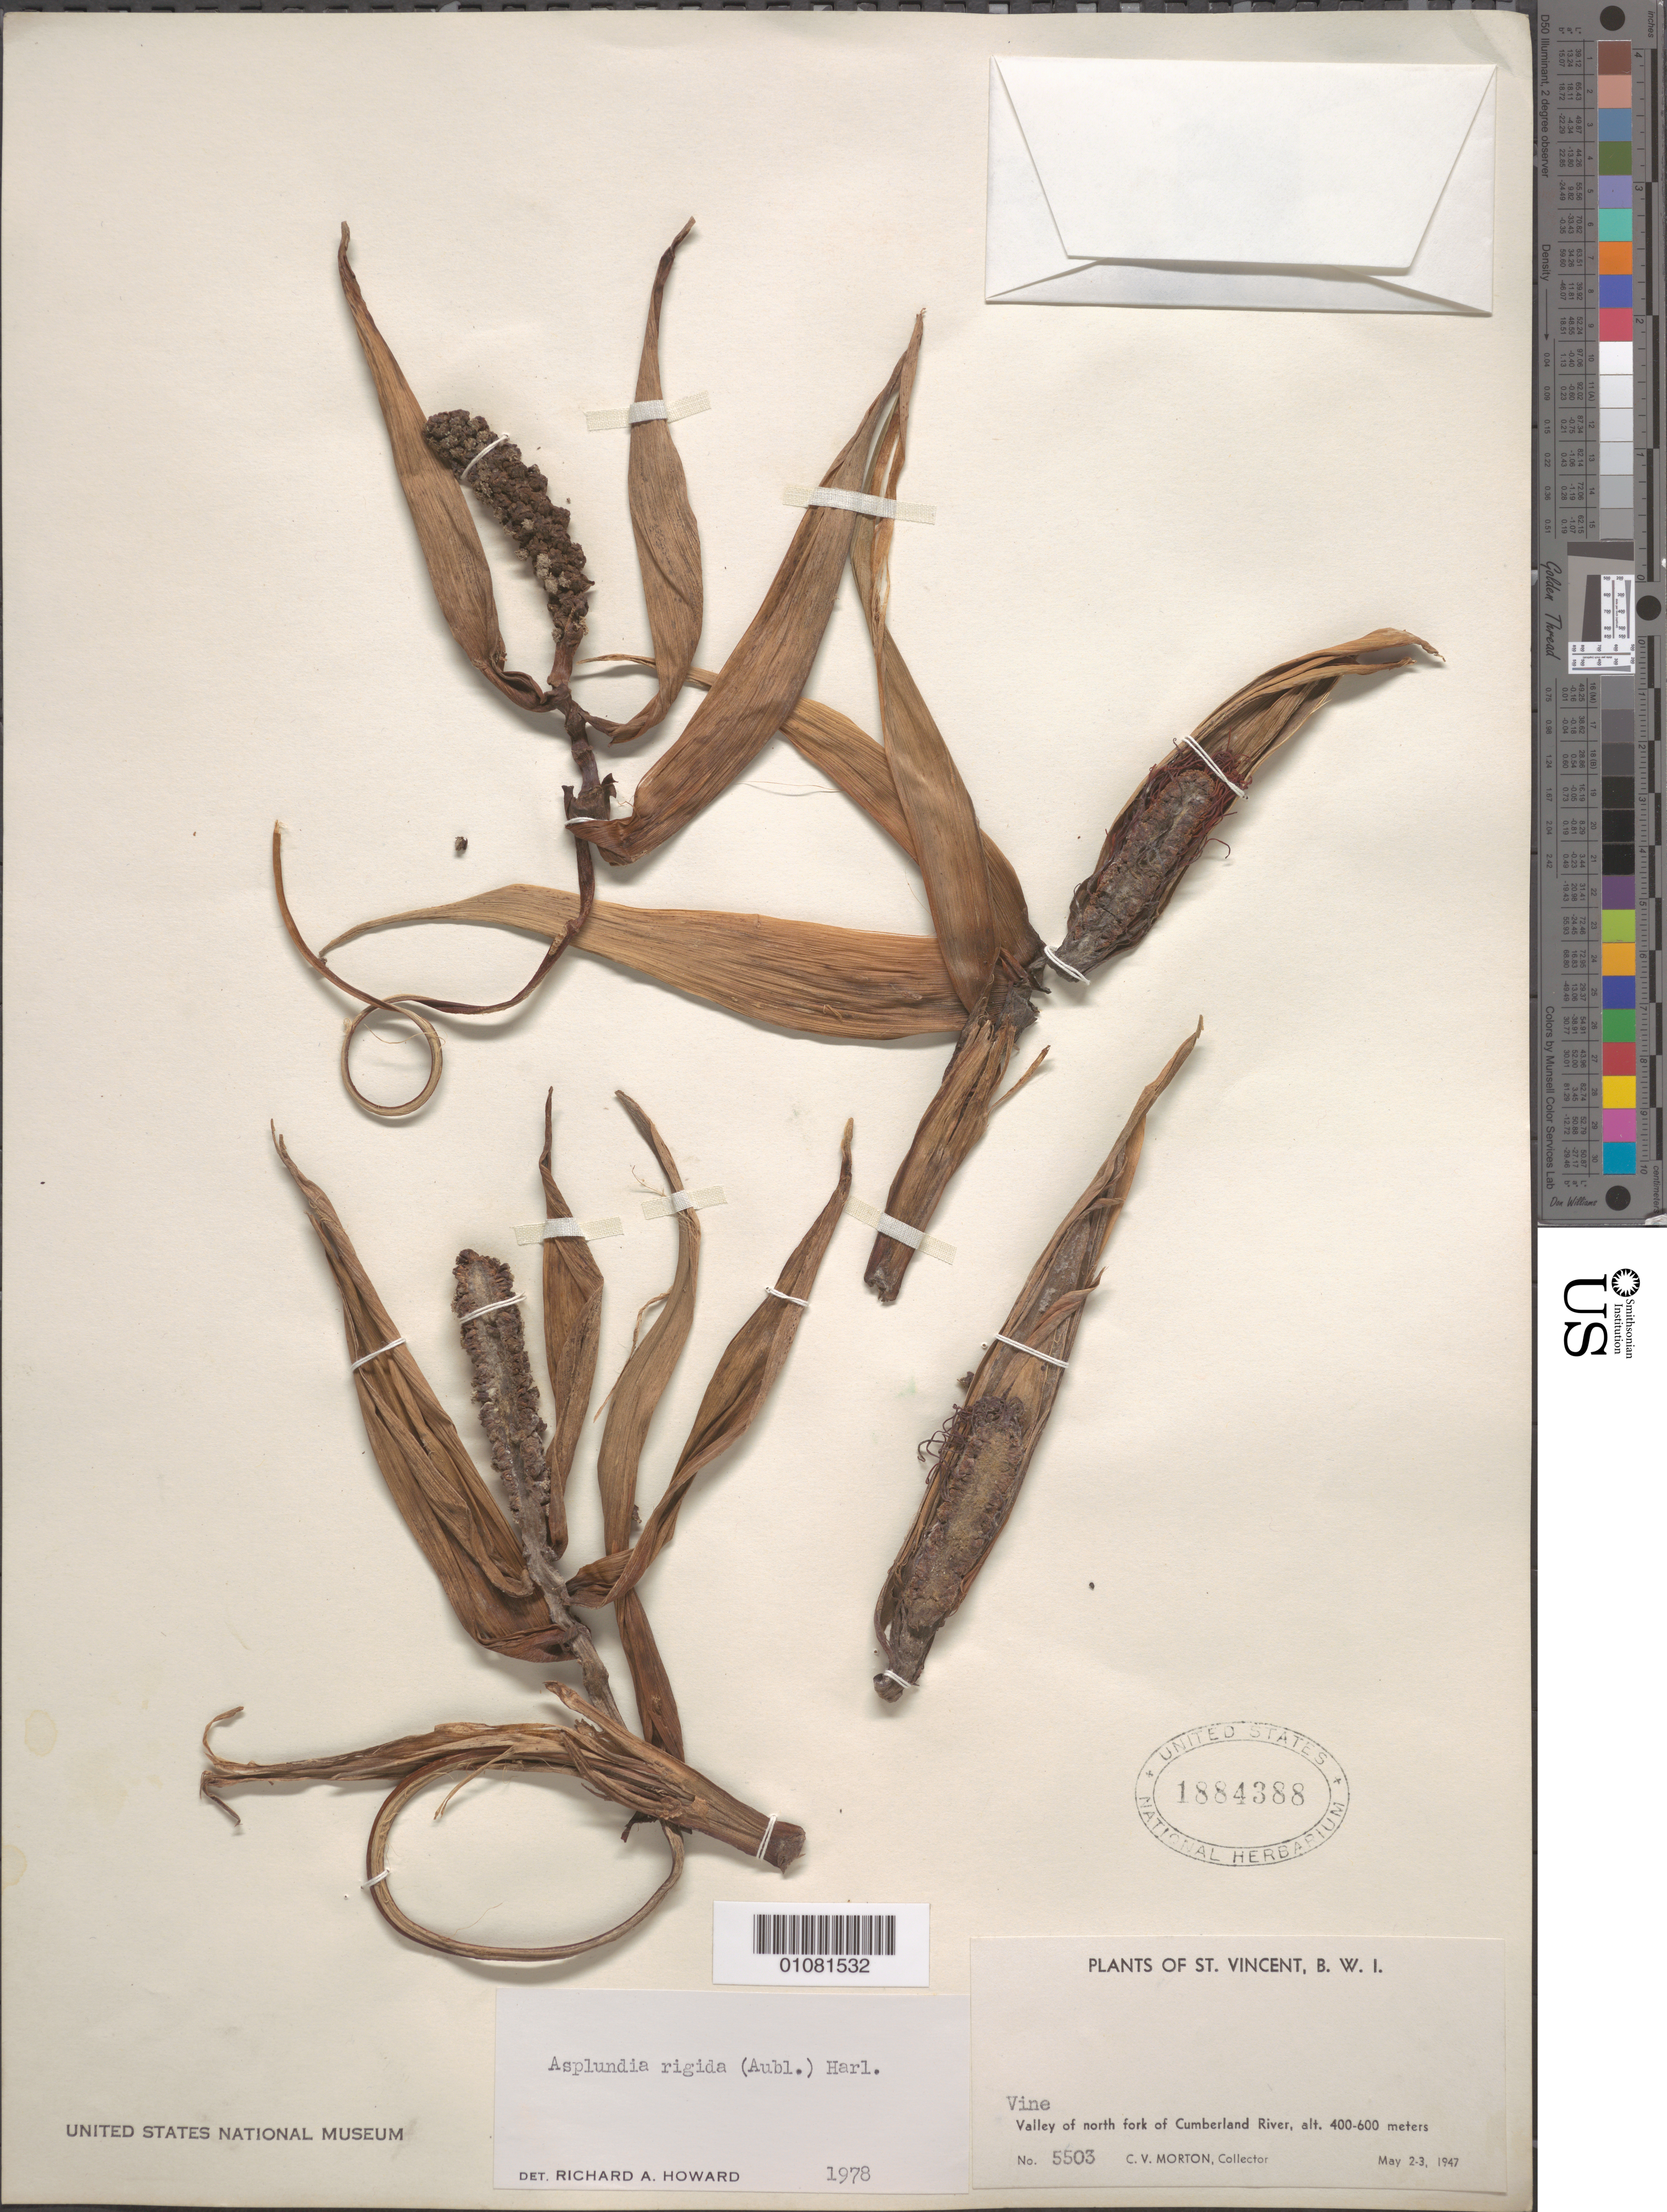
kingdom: Plantae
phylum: Tracheophyta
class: Liliopsida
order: Pandanales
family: Cyclanthaceae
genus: Asplundia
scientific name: Asplundia rigida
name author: (Aubl.) Harling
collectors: C. V. Morton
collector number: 5503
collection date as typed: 02 May 1947 to 03 May 1947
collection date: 1947-05-02/1947-05-03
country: St. Vincent - Grenadines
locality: Valley of north fork of Cumberland River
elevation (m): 400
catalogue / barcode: US 1884388